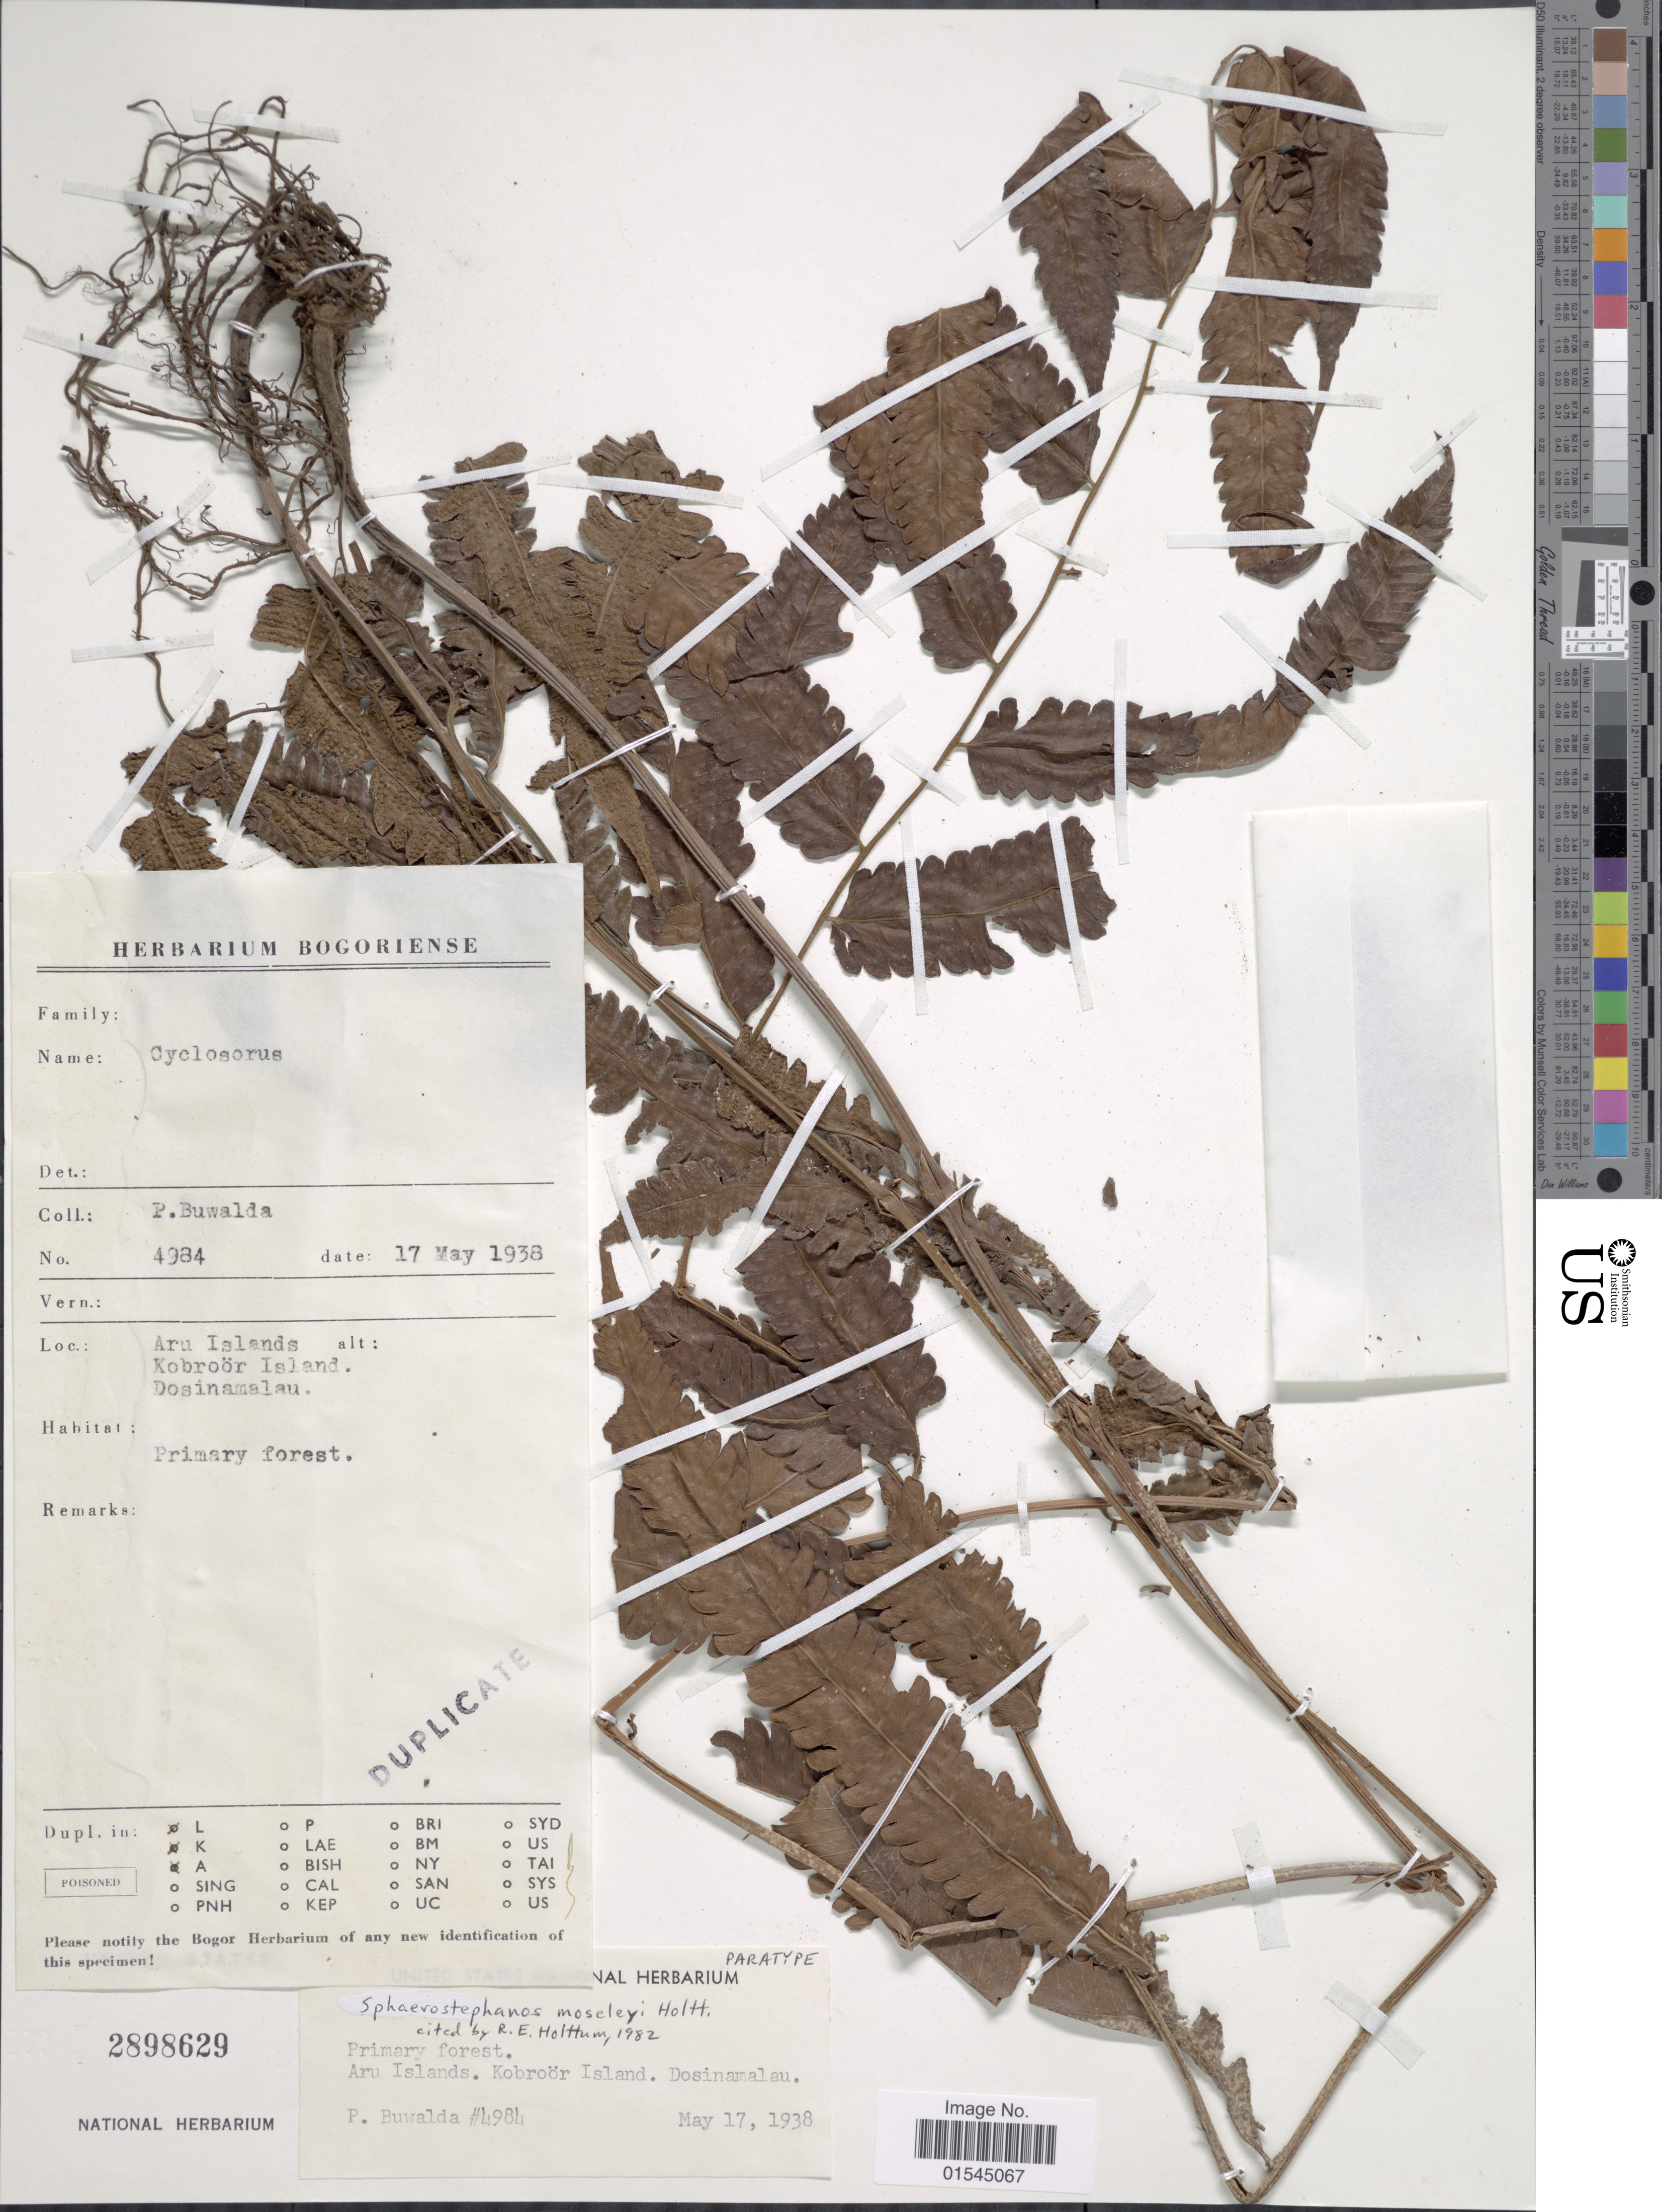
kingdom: Plantae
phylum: Tracheophyta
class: Polypodiopsida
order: Polypodiales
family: Thelypteridaceae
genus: Sphaerostephanos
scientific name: Sphaerostephanos moseleyi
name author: Holttum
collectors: P. Buwalda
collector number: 4984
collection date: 1938-05-17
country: Indonesia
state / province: Maluku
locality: Aru Islands. Kobroör Island. Dosinamslau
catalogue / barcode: US 2898629